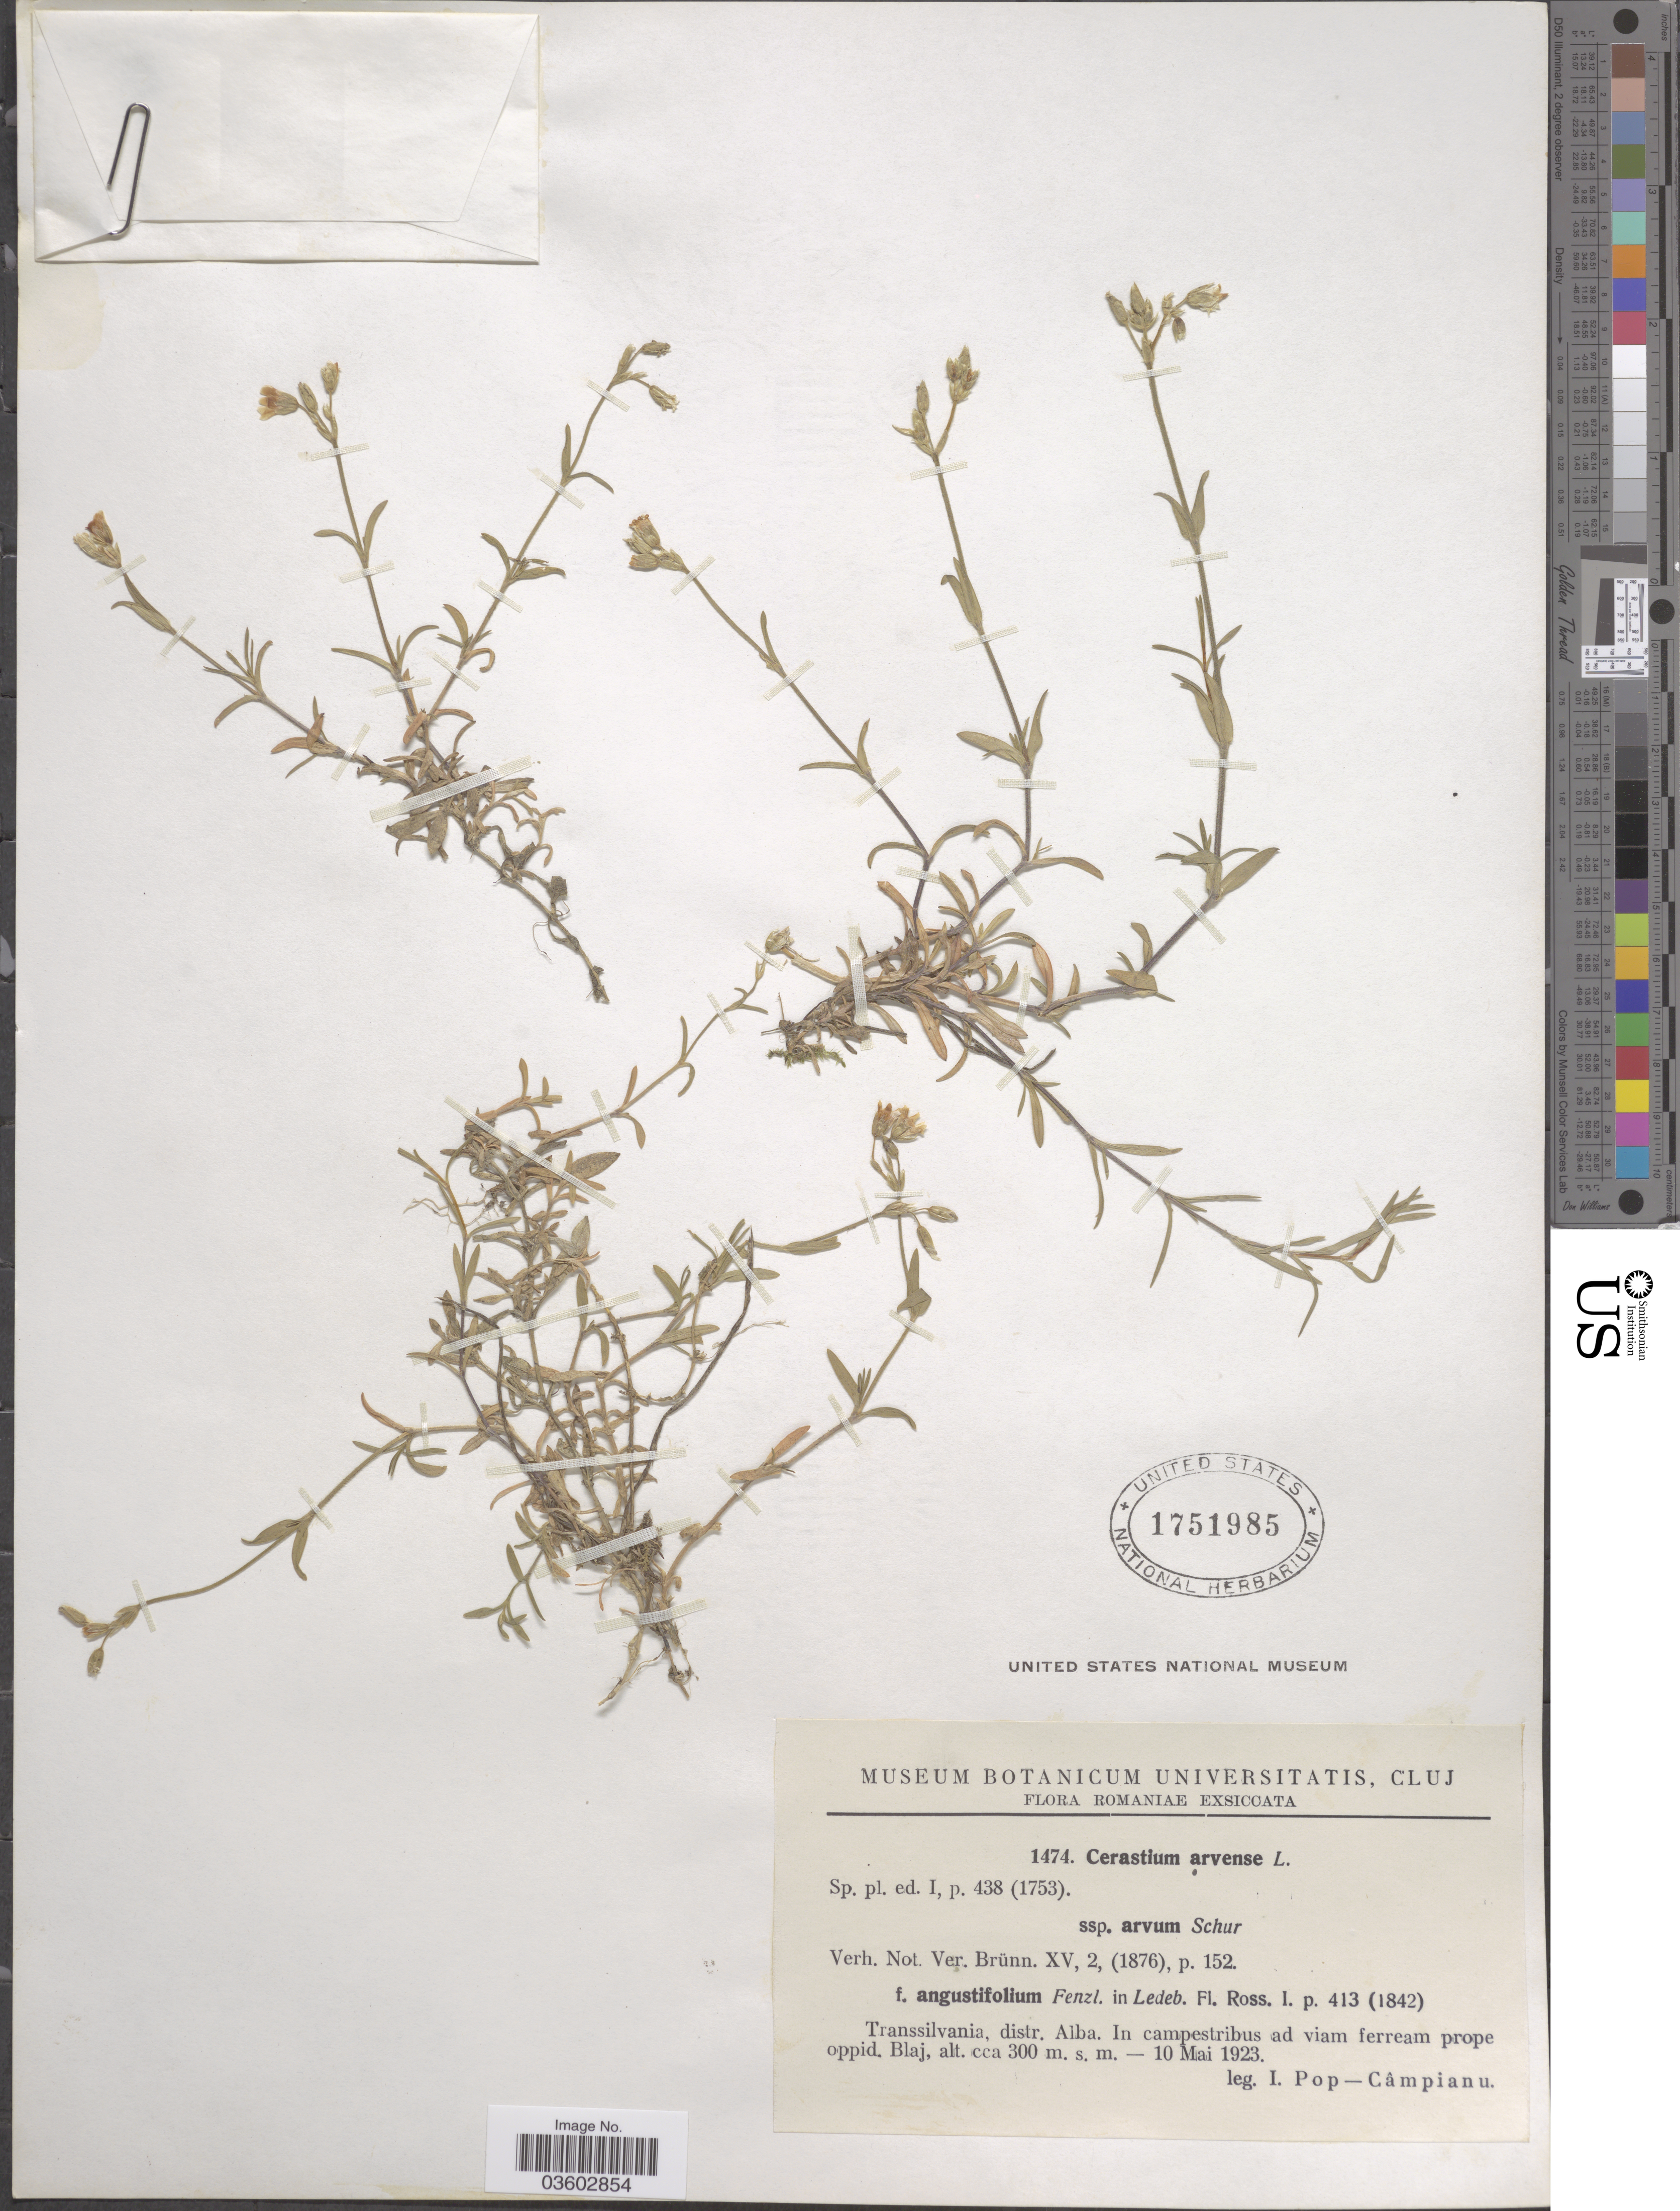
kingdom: Plantae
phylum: Tracheophyta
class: Magnoliopsida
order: Caryophyllales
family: Caryophyllaceae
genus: Cerastium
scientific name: Cerastium arvense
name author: L.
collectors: I. Pop- Campianu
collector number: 1474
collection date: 1923-05-10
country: Romania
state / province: Alba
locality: Transsilvania, distr. Alba. In campestribus ad viam ferream prope oppid. Blaj.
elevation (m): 300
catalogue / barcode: US 1751985